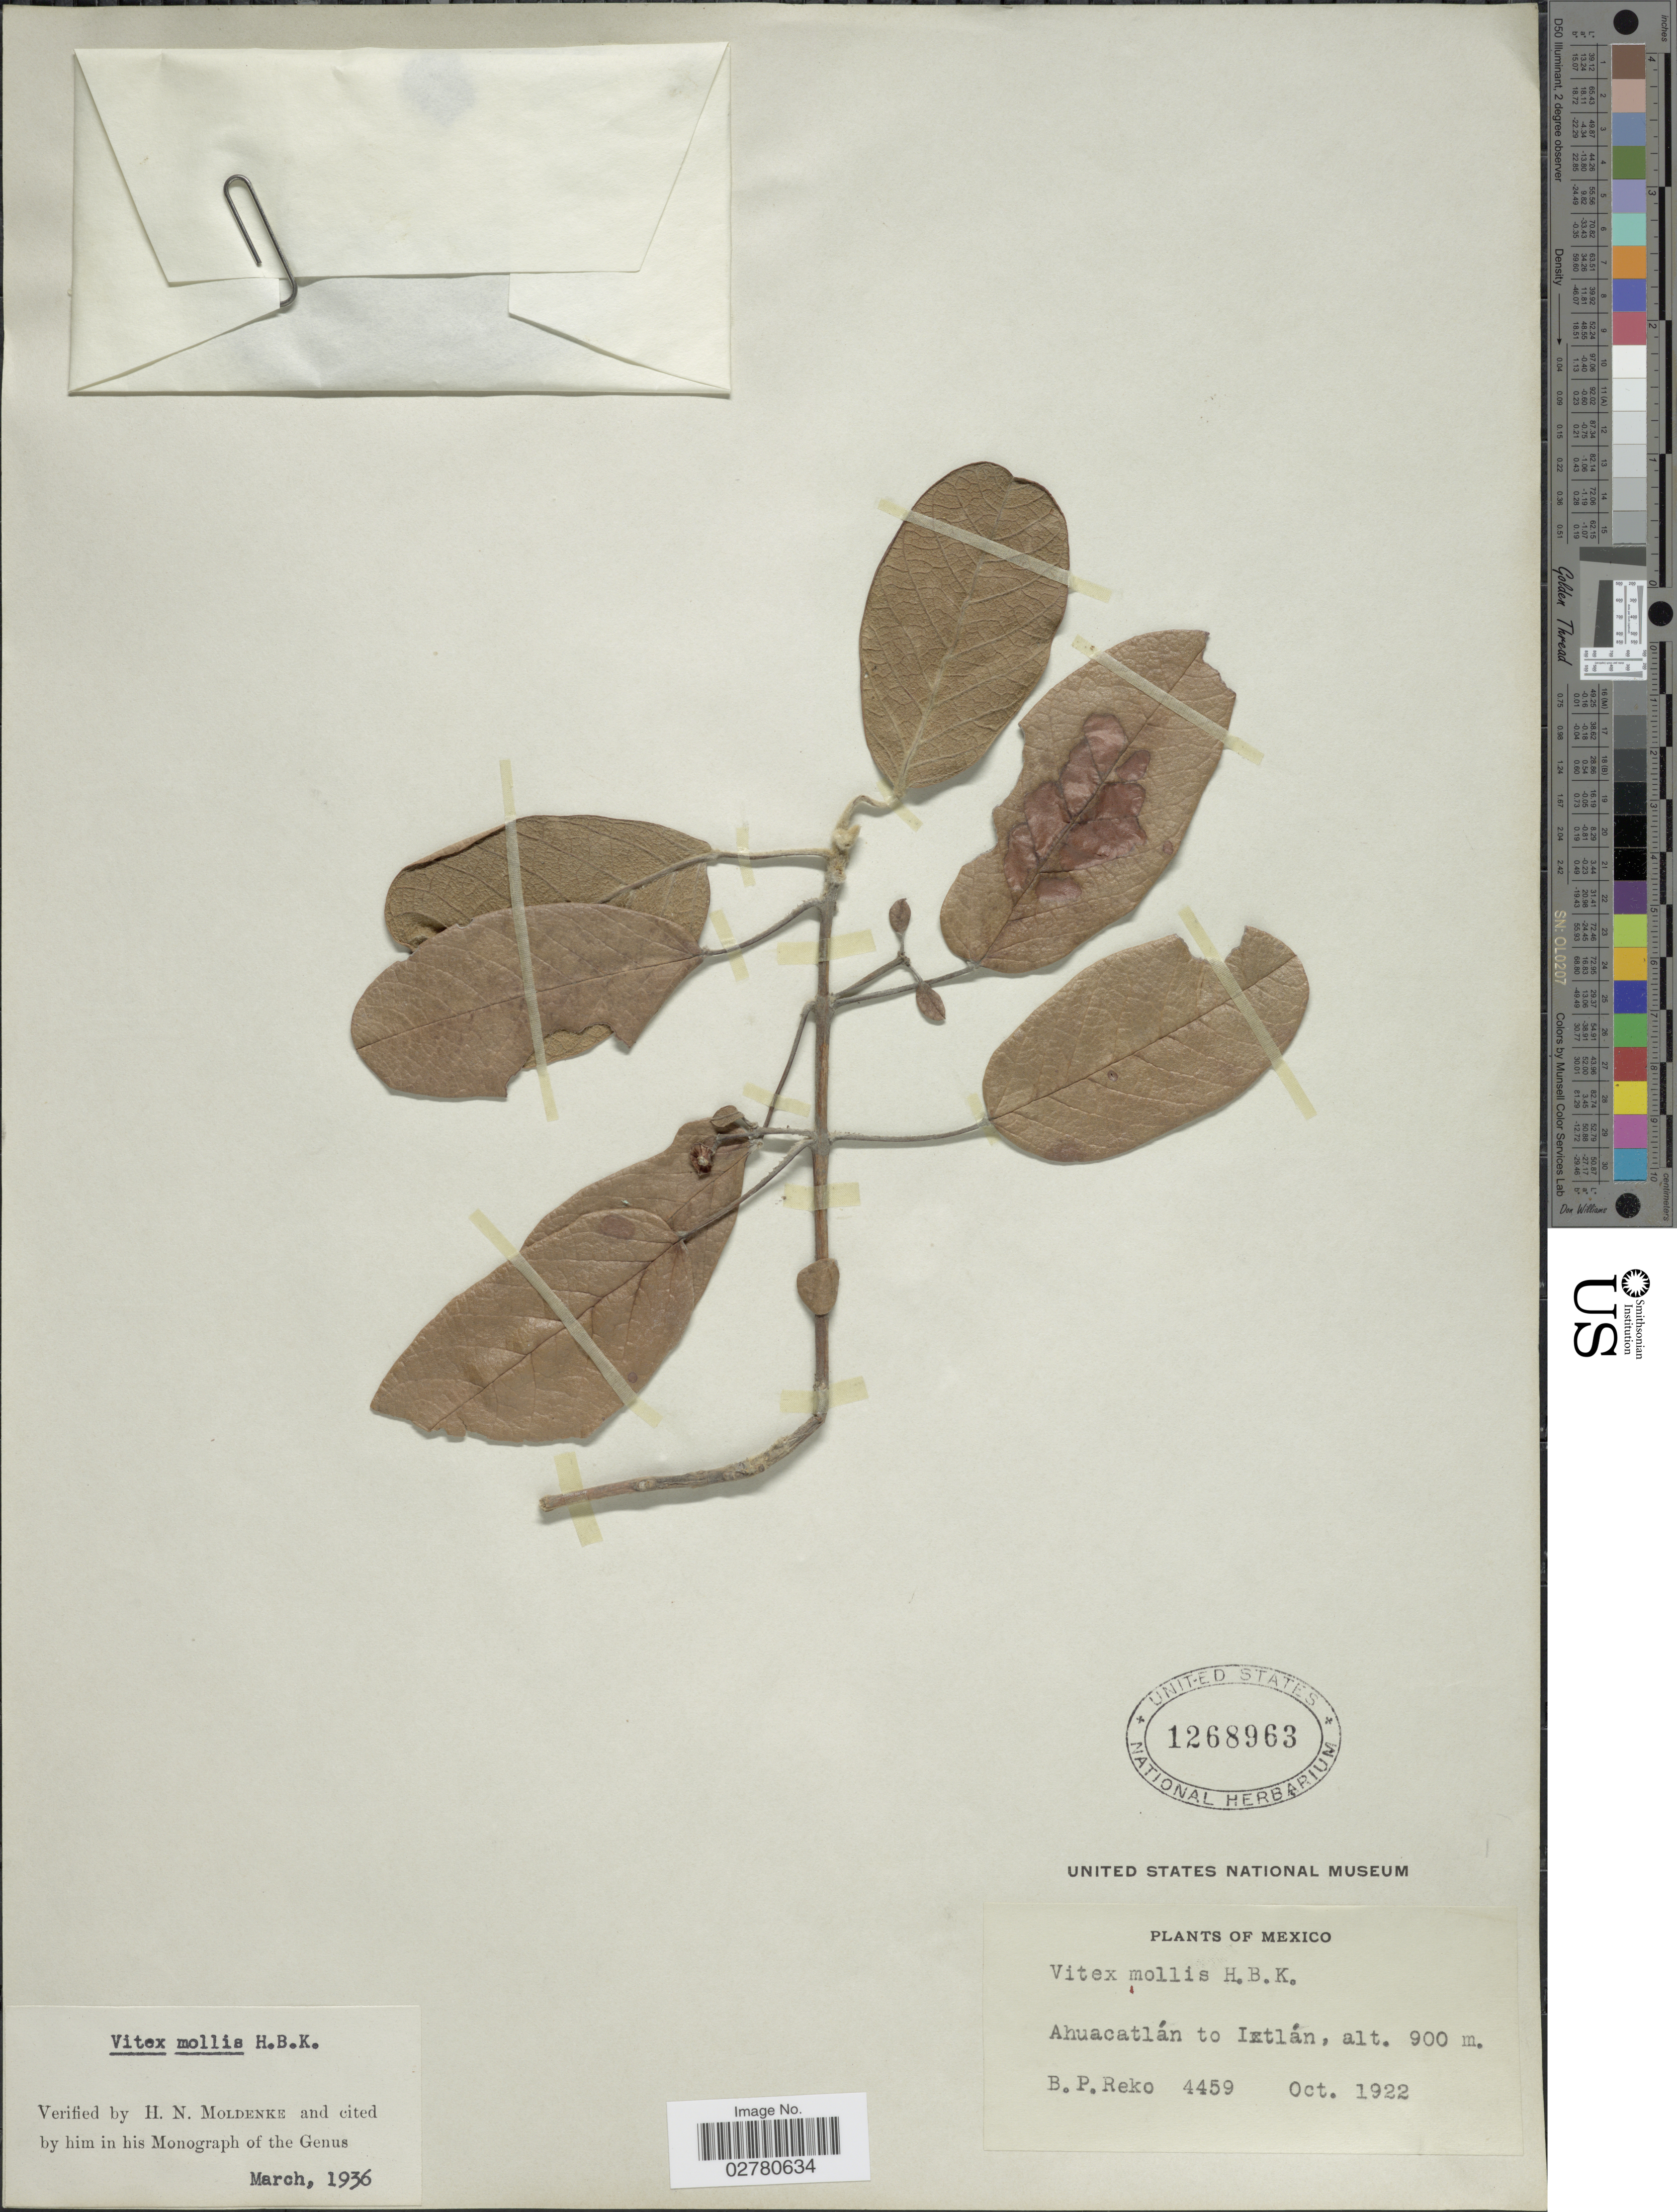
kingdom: Plantae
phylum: Tracheophyta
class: Magnoliopsida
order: Lamiales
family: Lamiaceae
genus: Vitex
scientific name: Vitex mollis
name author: Kunth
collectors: B. P. Reko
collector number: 4459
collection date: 1922-10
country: Mexico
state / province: Nayarit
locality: Ahuacatlán to Itlán,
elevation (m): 900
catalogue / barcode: US 1268963